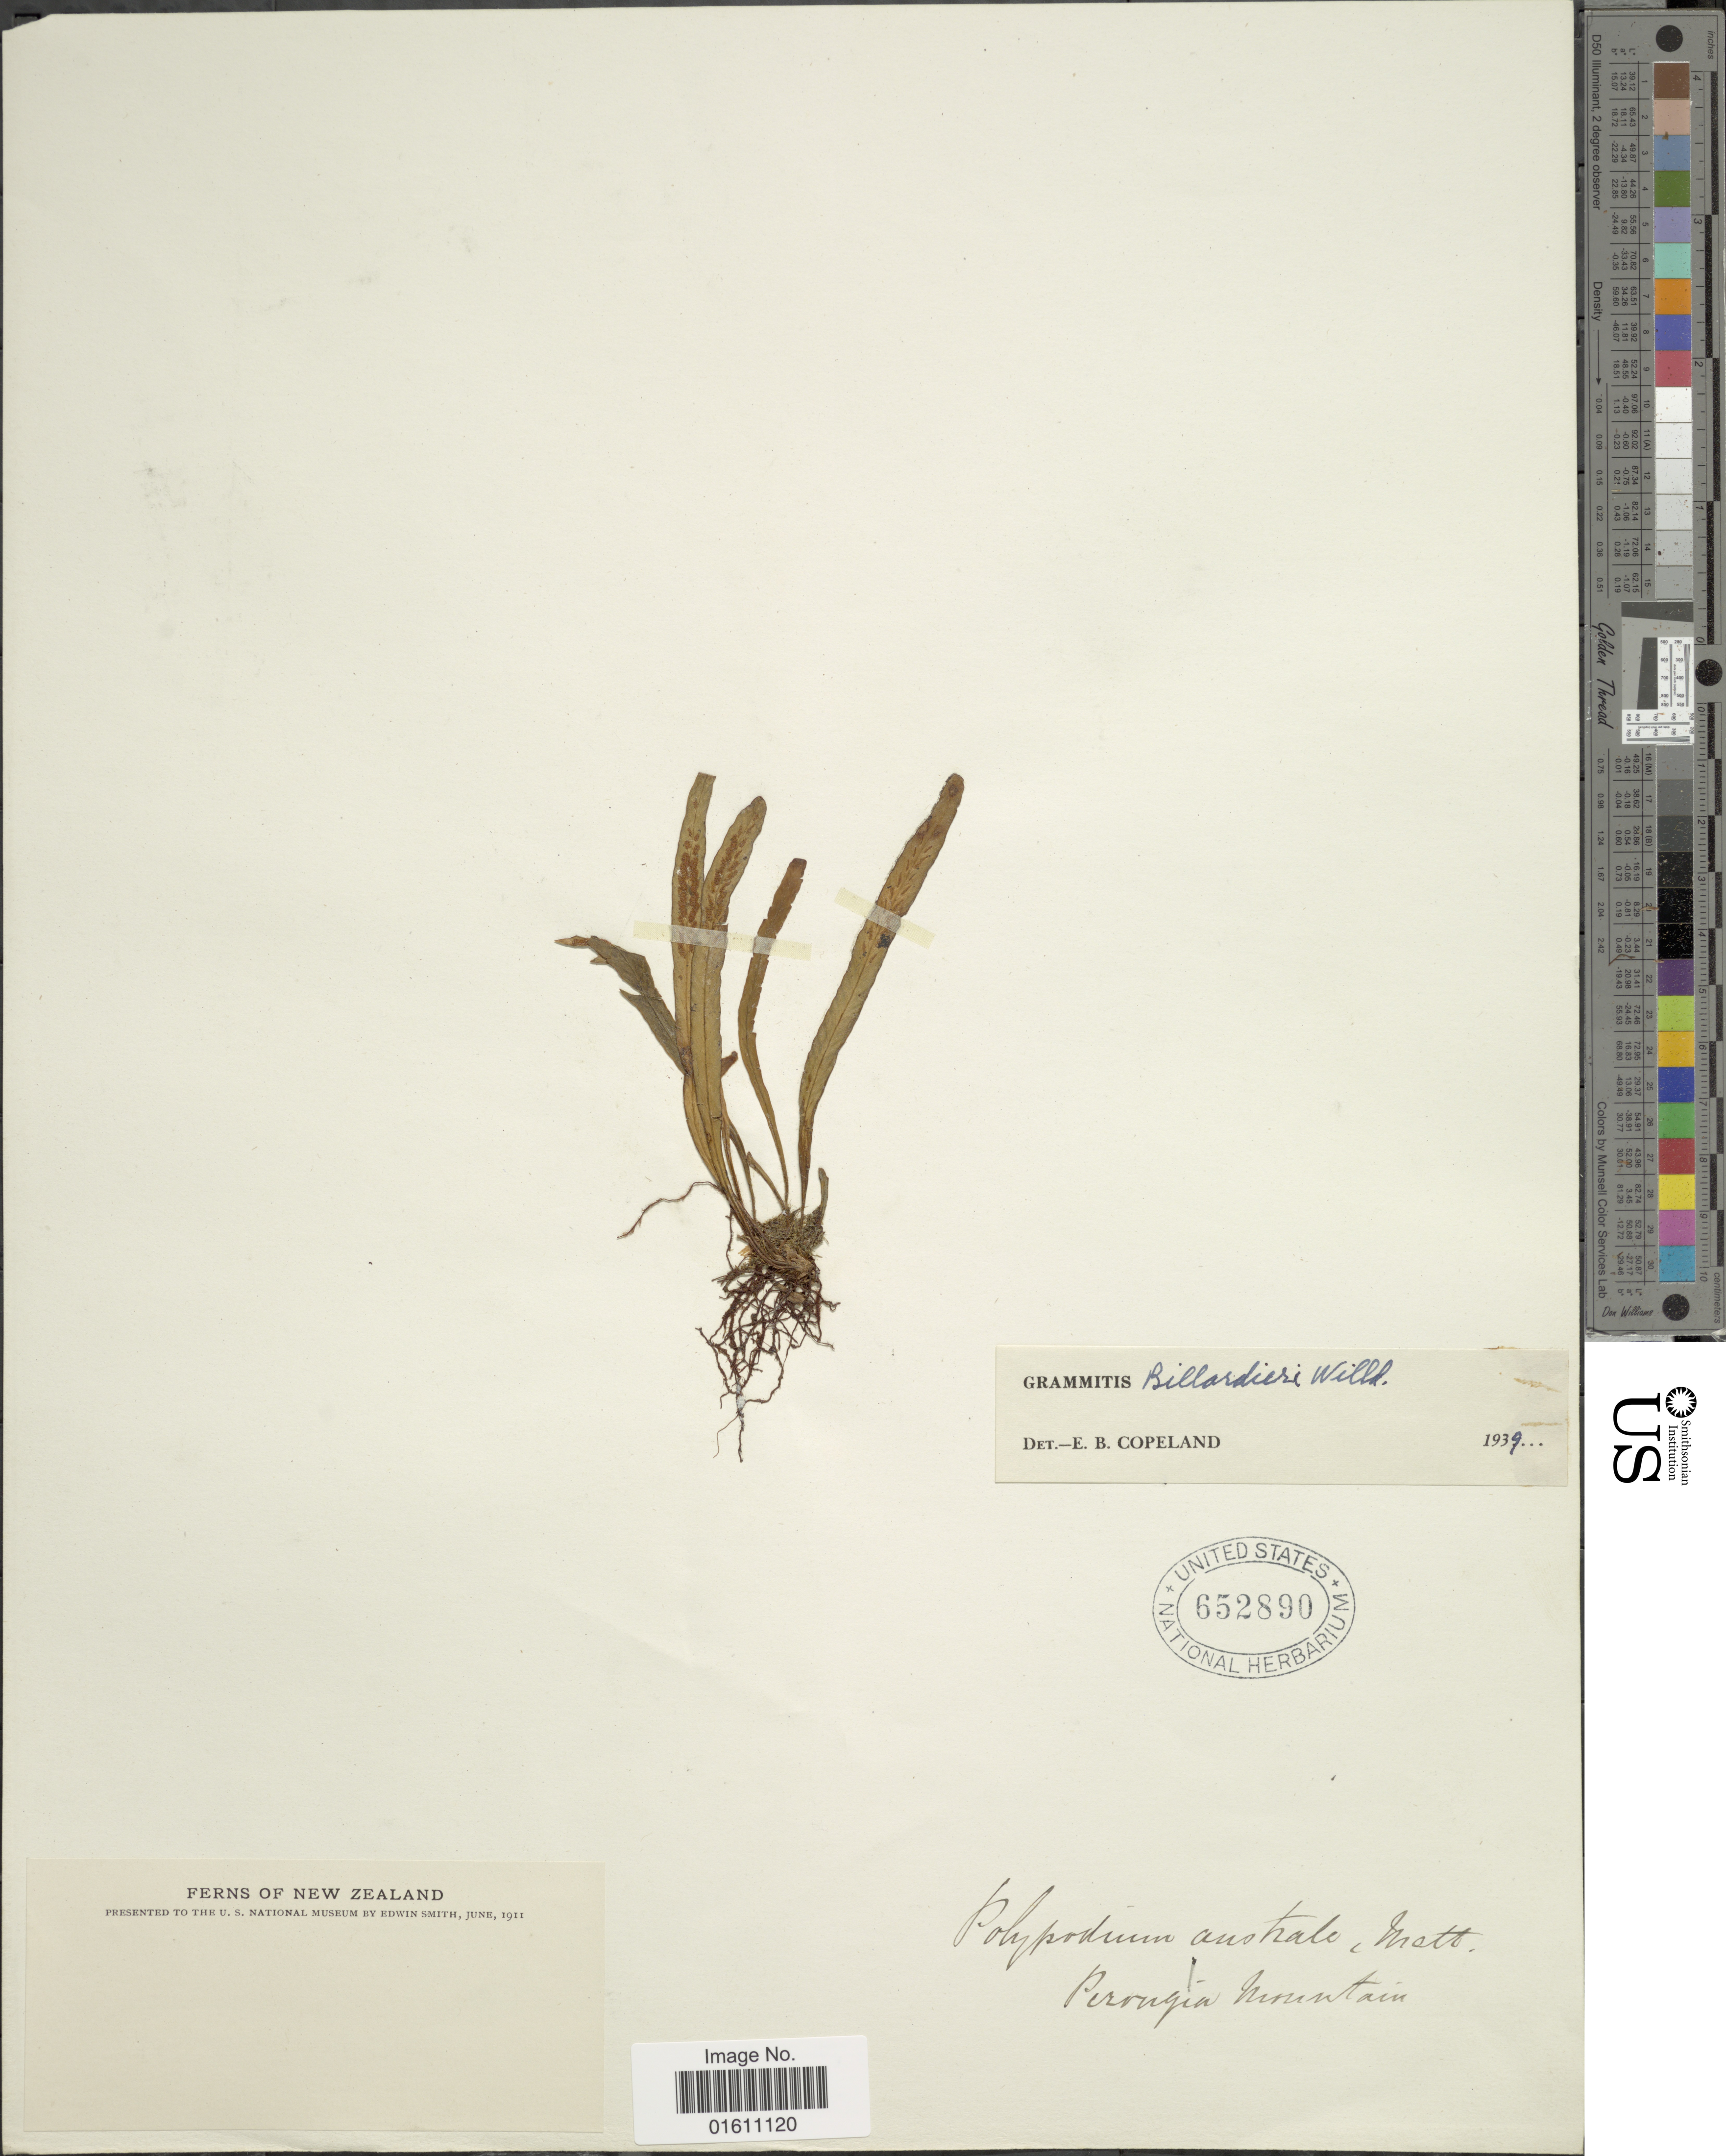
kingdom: Plantae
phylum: Tracheophyta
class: Polypodiopsida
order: Polypodiales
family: Polypodiaceae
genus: Notogrammitis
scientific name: Notogrammitis billardierei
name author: (Willd.) Parris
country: Italy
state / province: Umbria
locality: Perouqia Mountain. [interpreted]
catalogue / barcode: US 652890